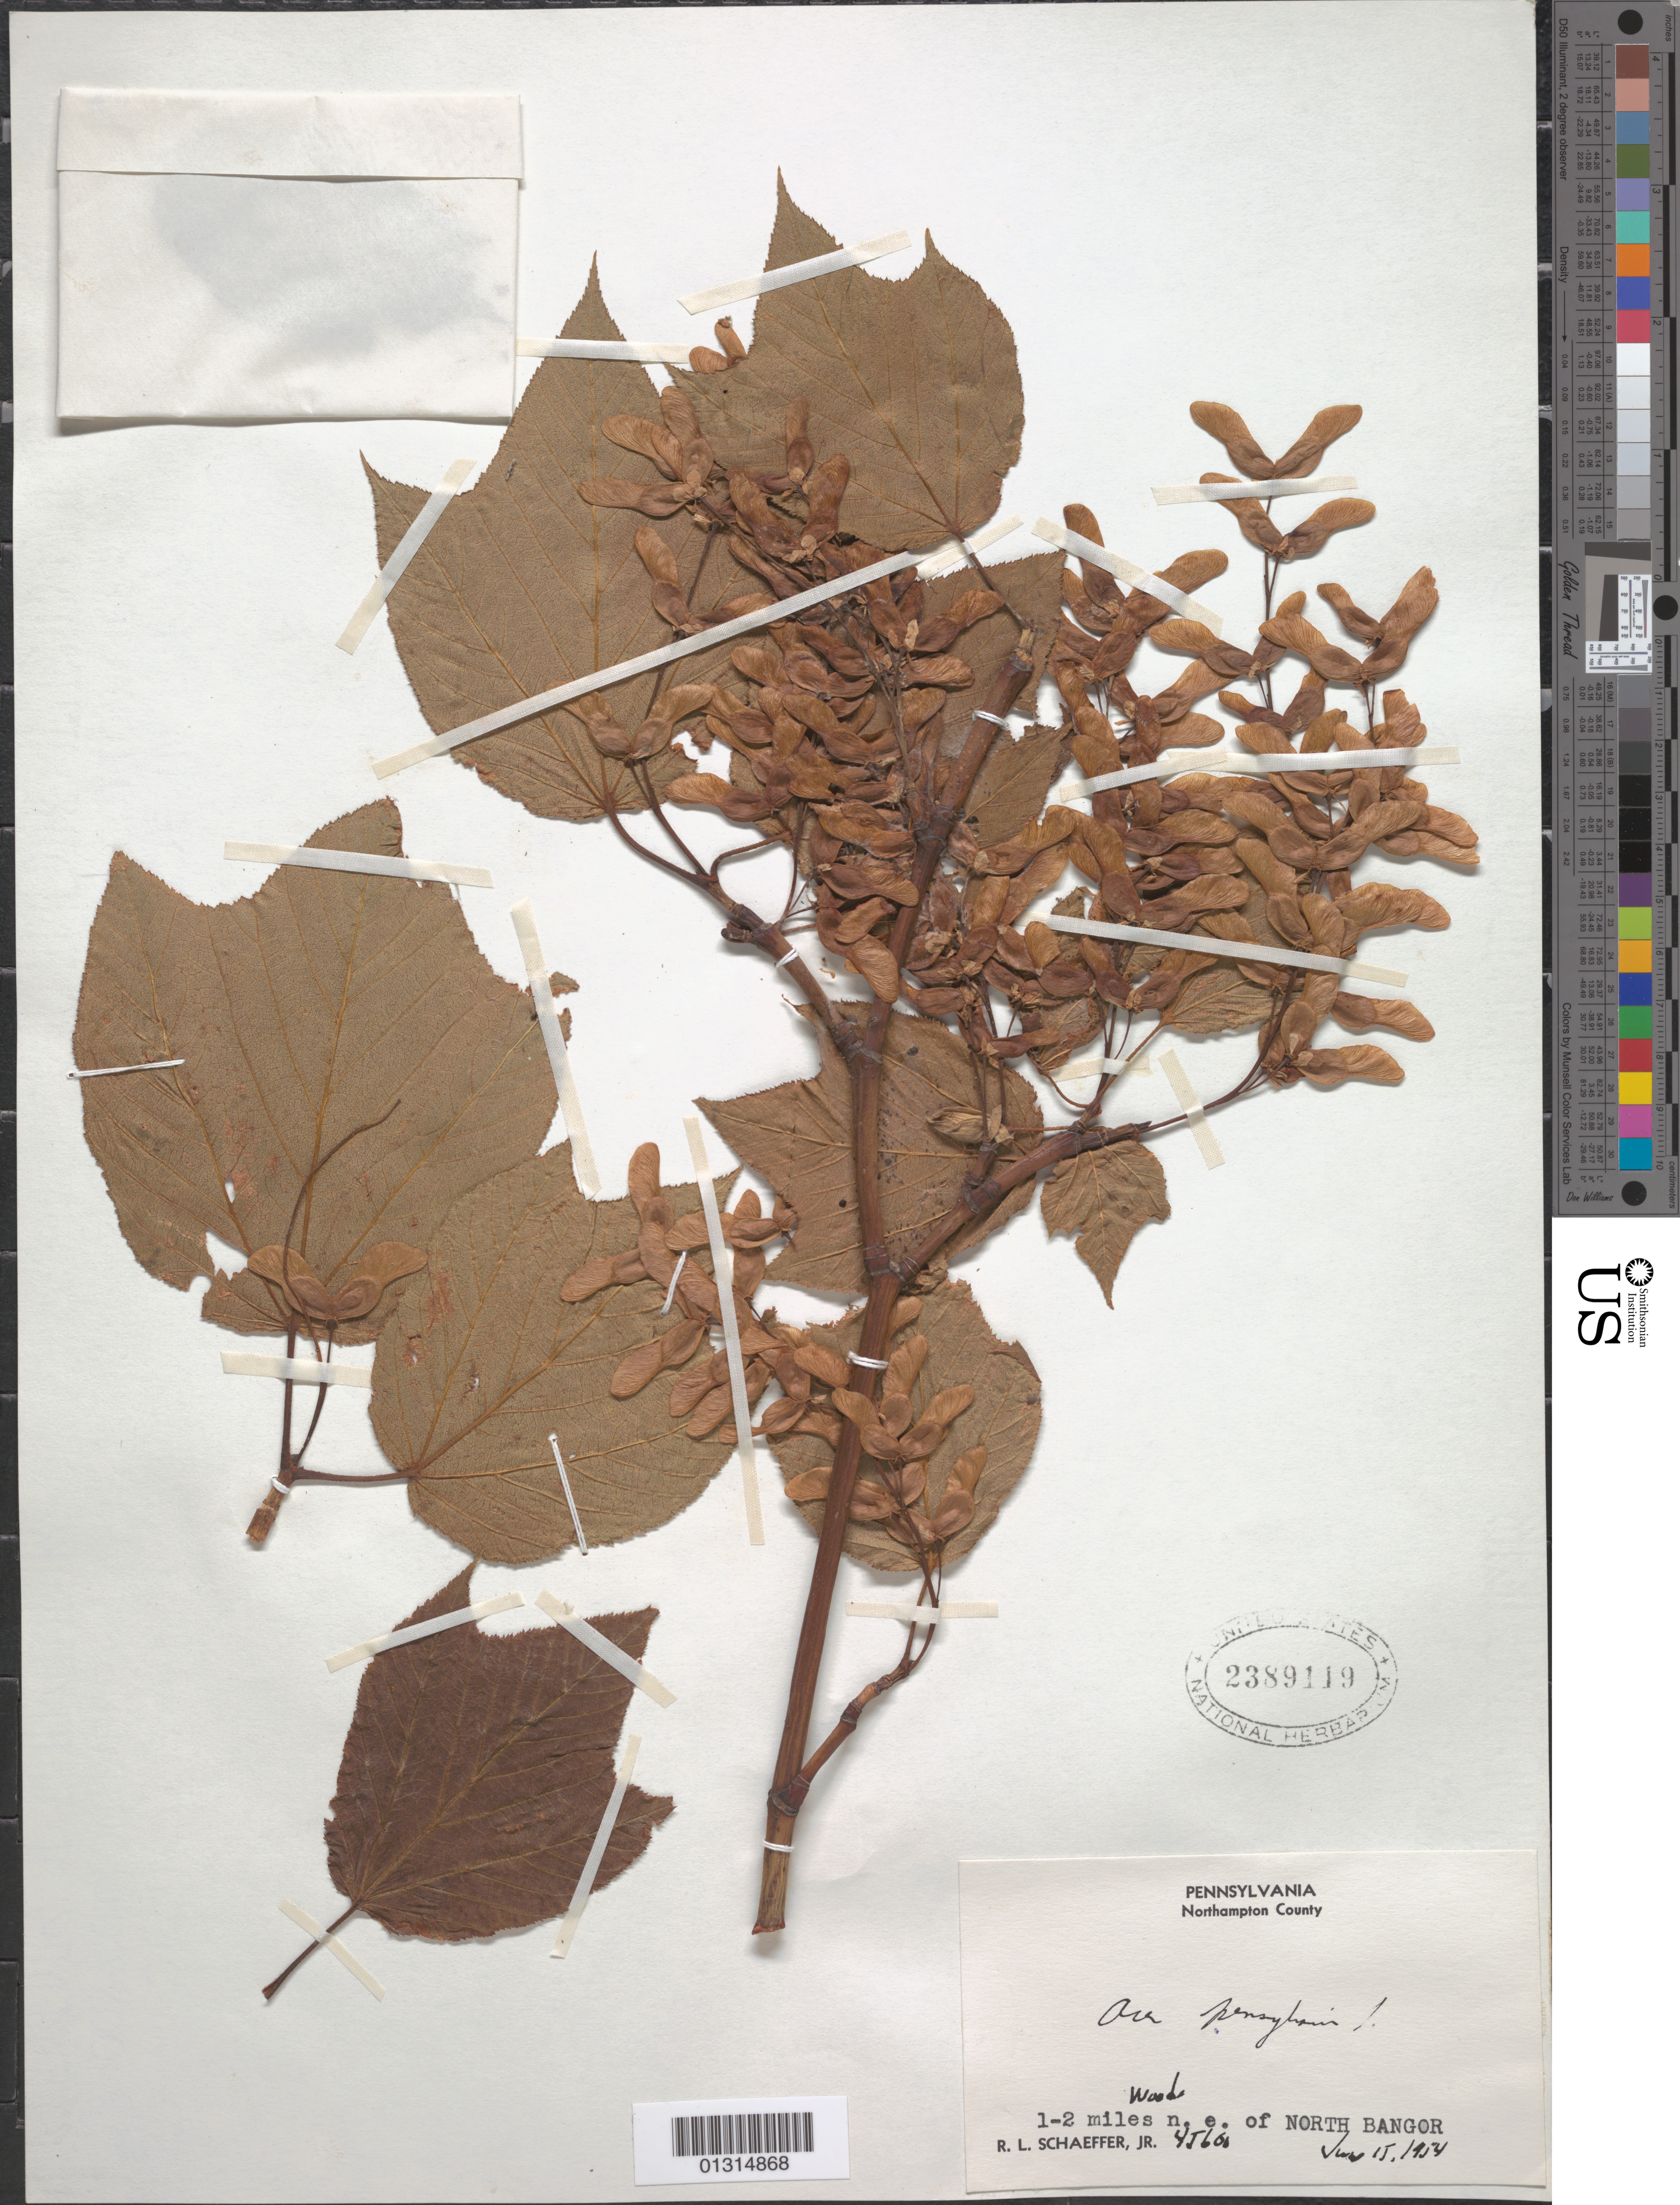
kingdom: Plantae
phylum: Tracheophyta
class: Magnoliopsida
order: Sapindales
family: Sapindaceae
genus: Acer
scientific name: Acer pensylvanicum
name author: L.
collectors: R. Schaeffer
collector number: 45600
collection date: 1954-06-15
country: United States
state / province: Pennsylvania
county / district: Northampton County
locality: Northampton County, 1-2 miles NE of North Bangor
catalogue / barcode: US 2389119